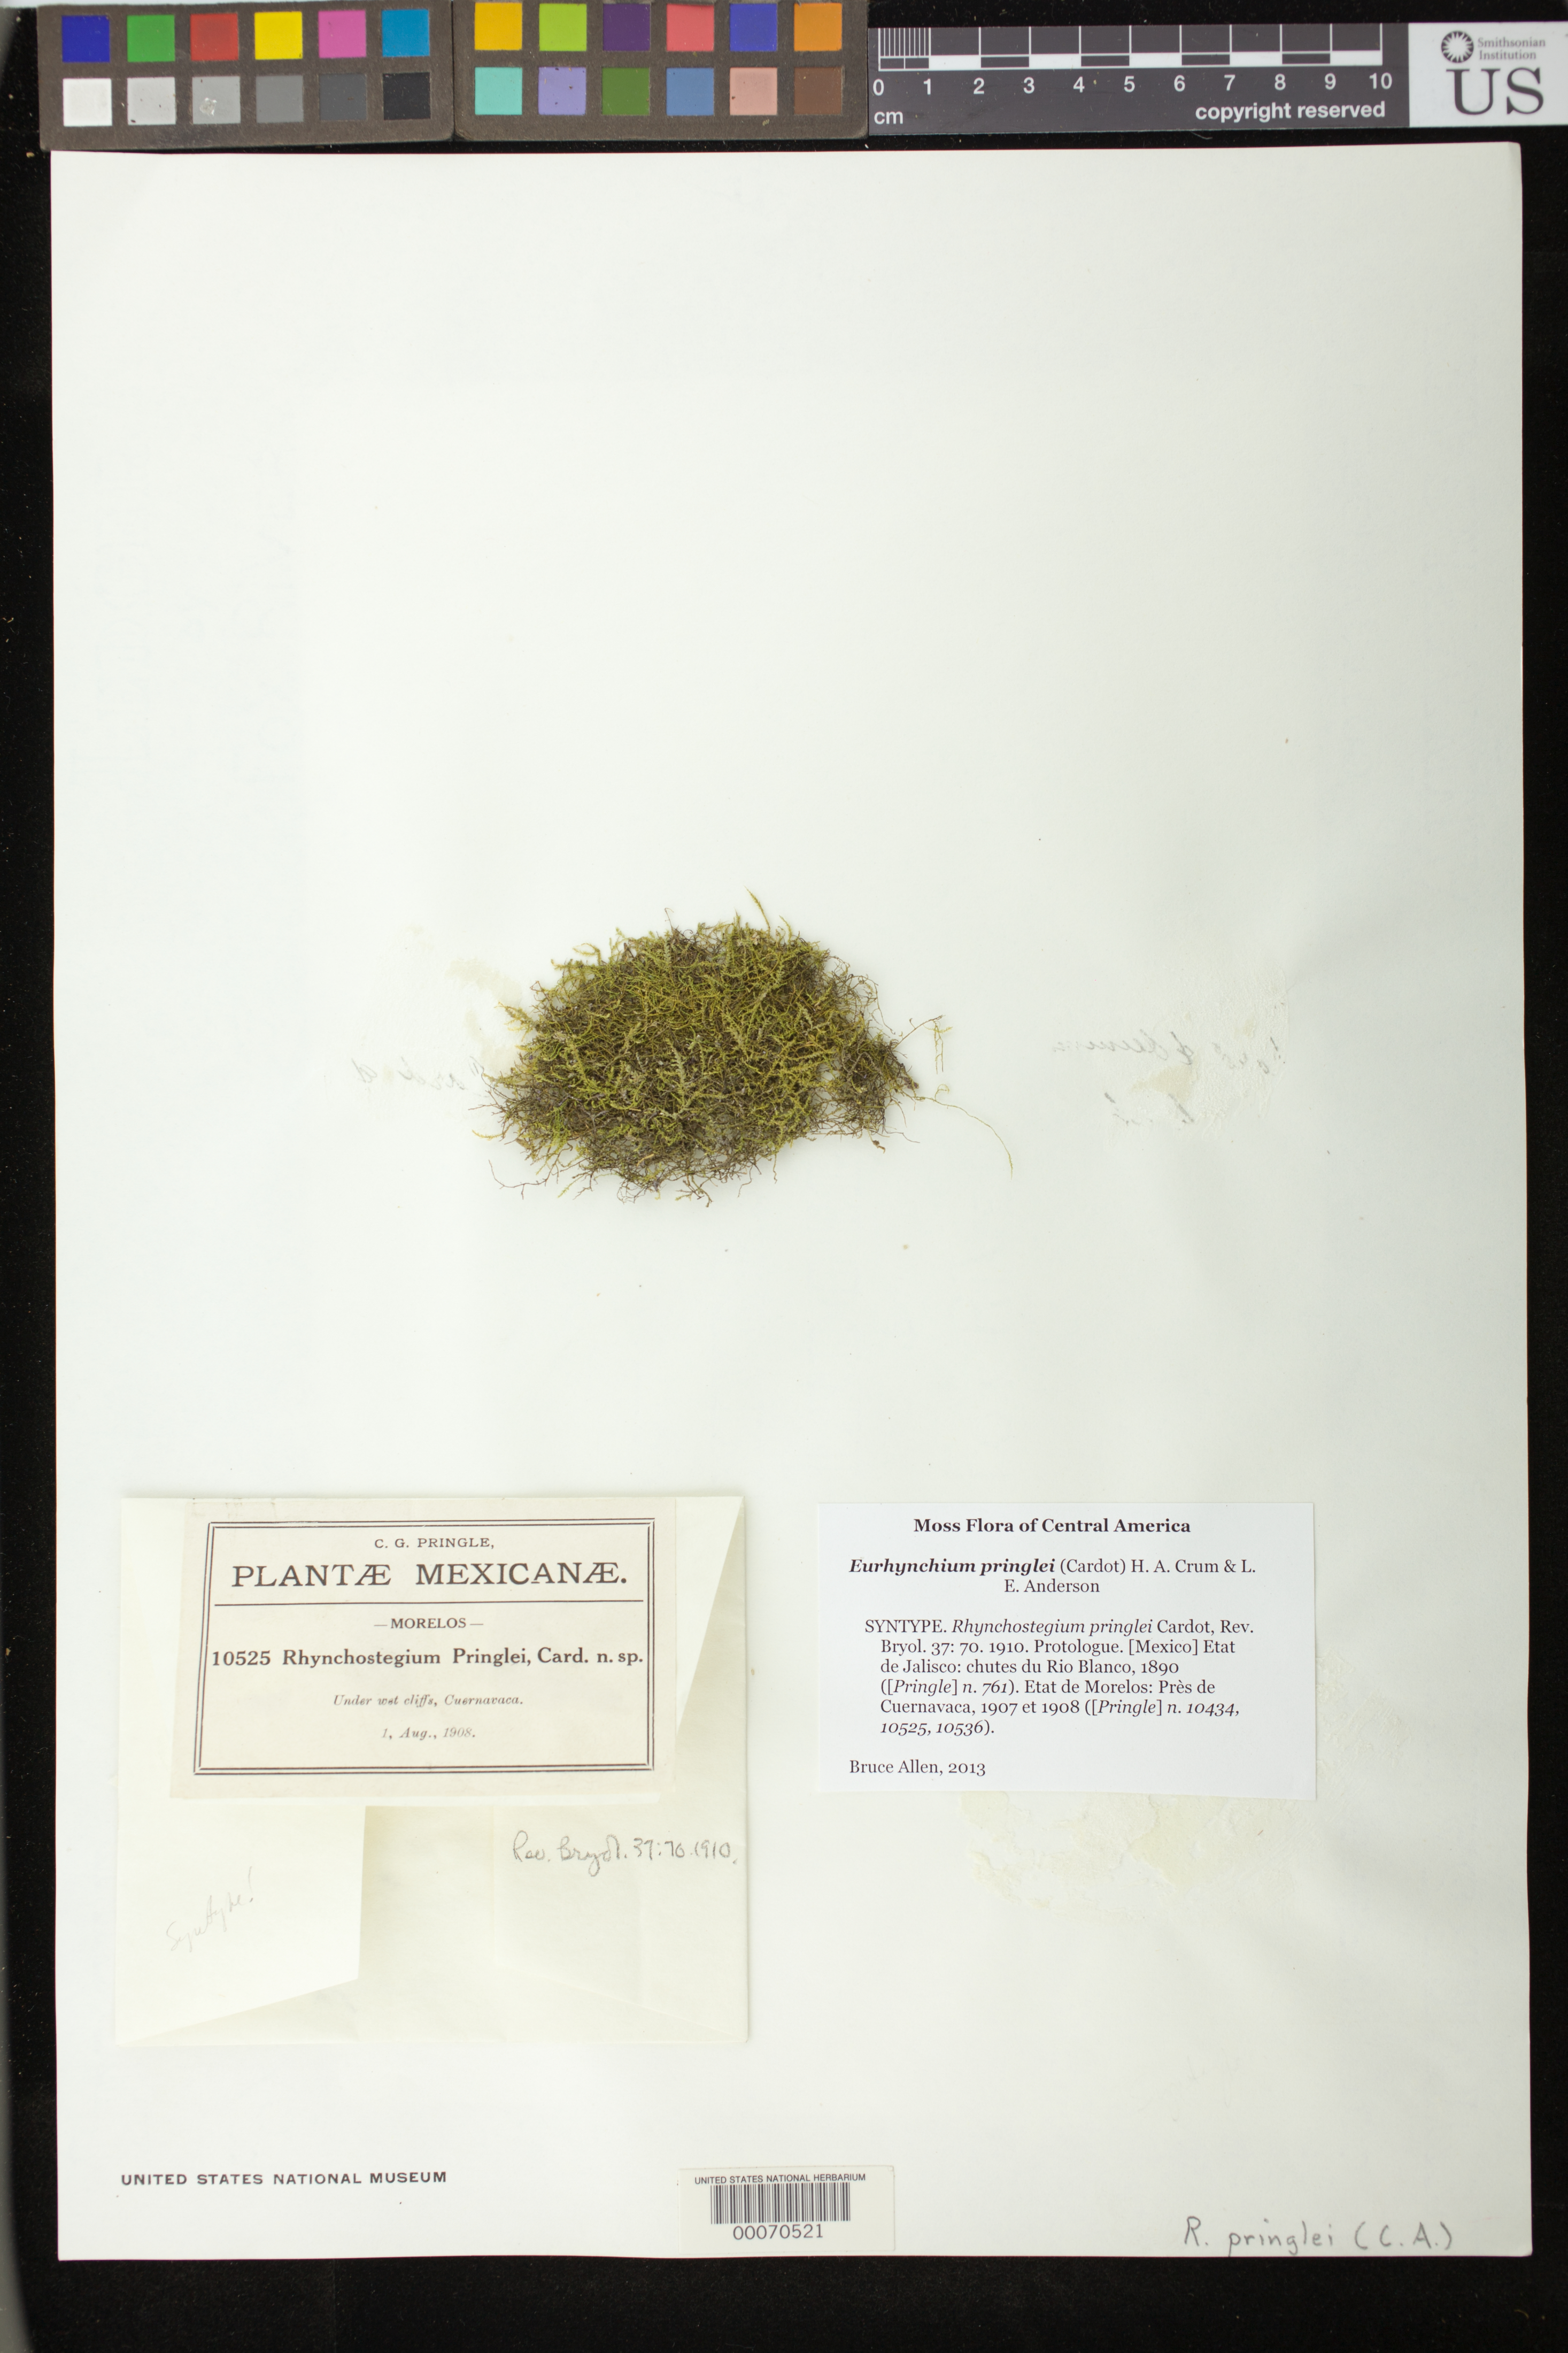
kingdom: Plantae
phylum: Bryophyta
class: Bryopsida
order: Hypnales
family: Brachytheciaceae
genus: Rhynchostegium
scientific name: Rhynchostegium pringlei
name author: Cardot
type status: Syntype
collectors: C. G. Pringle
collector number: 10525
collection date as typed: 01 Aug 1908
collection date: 1908-08-01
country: Mexico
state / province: Morelos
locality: Cuernavaca.